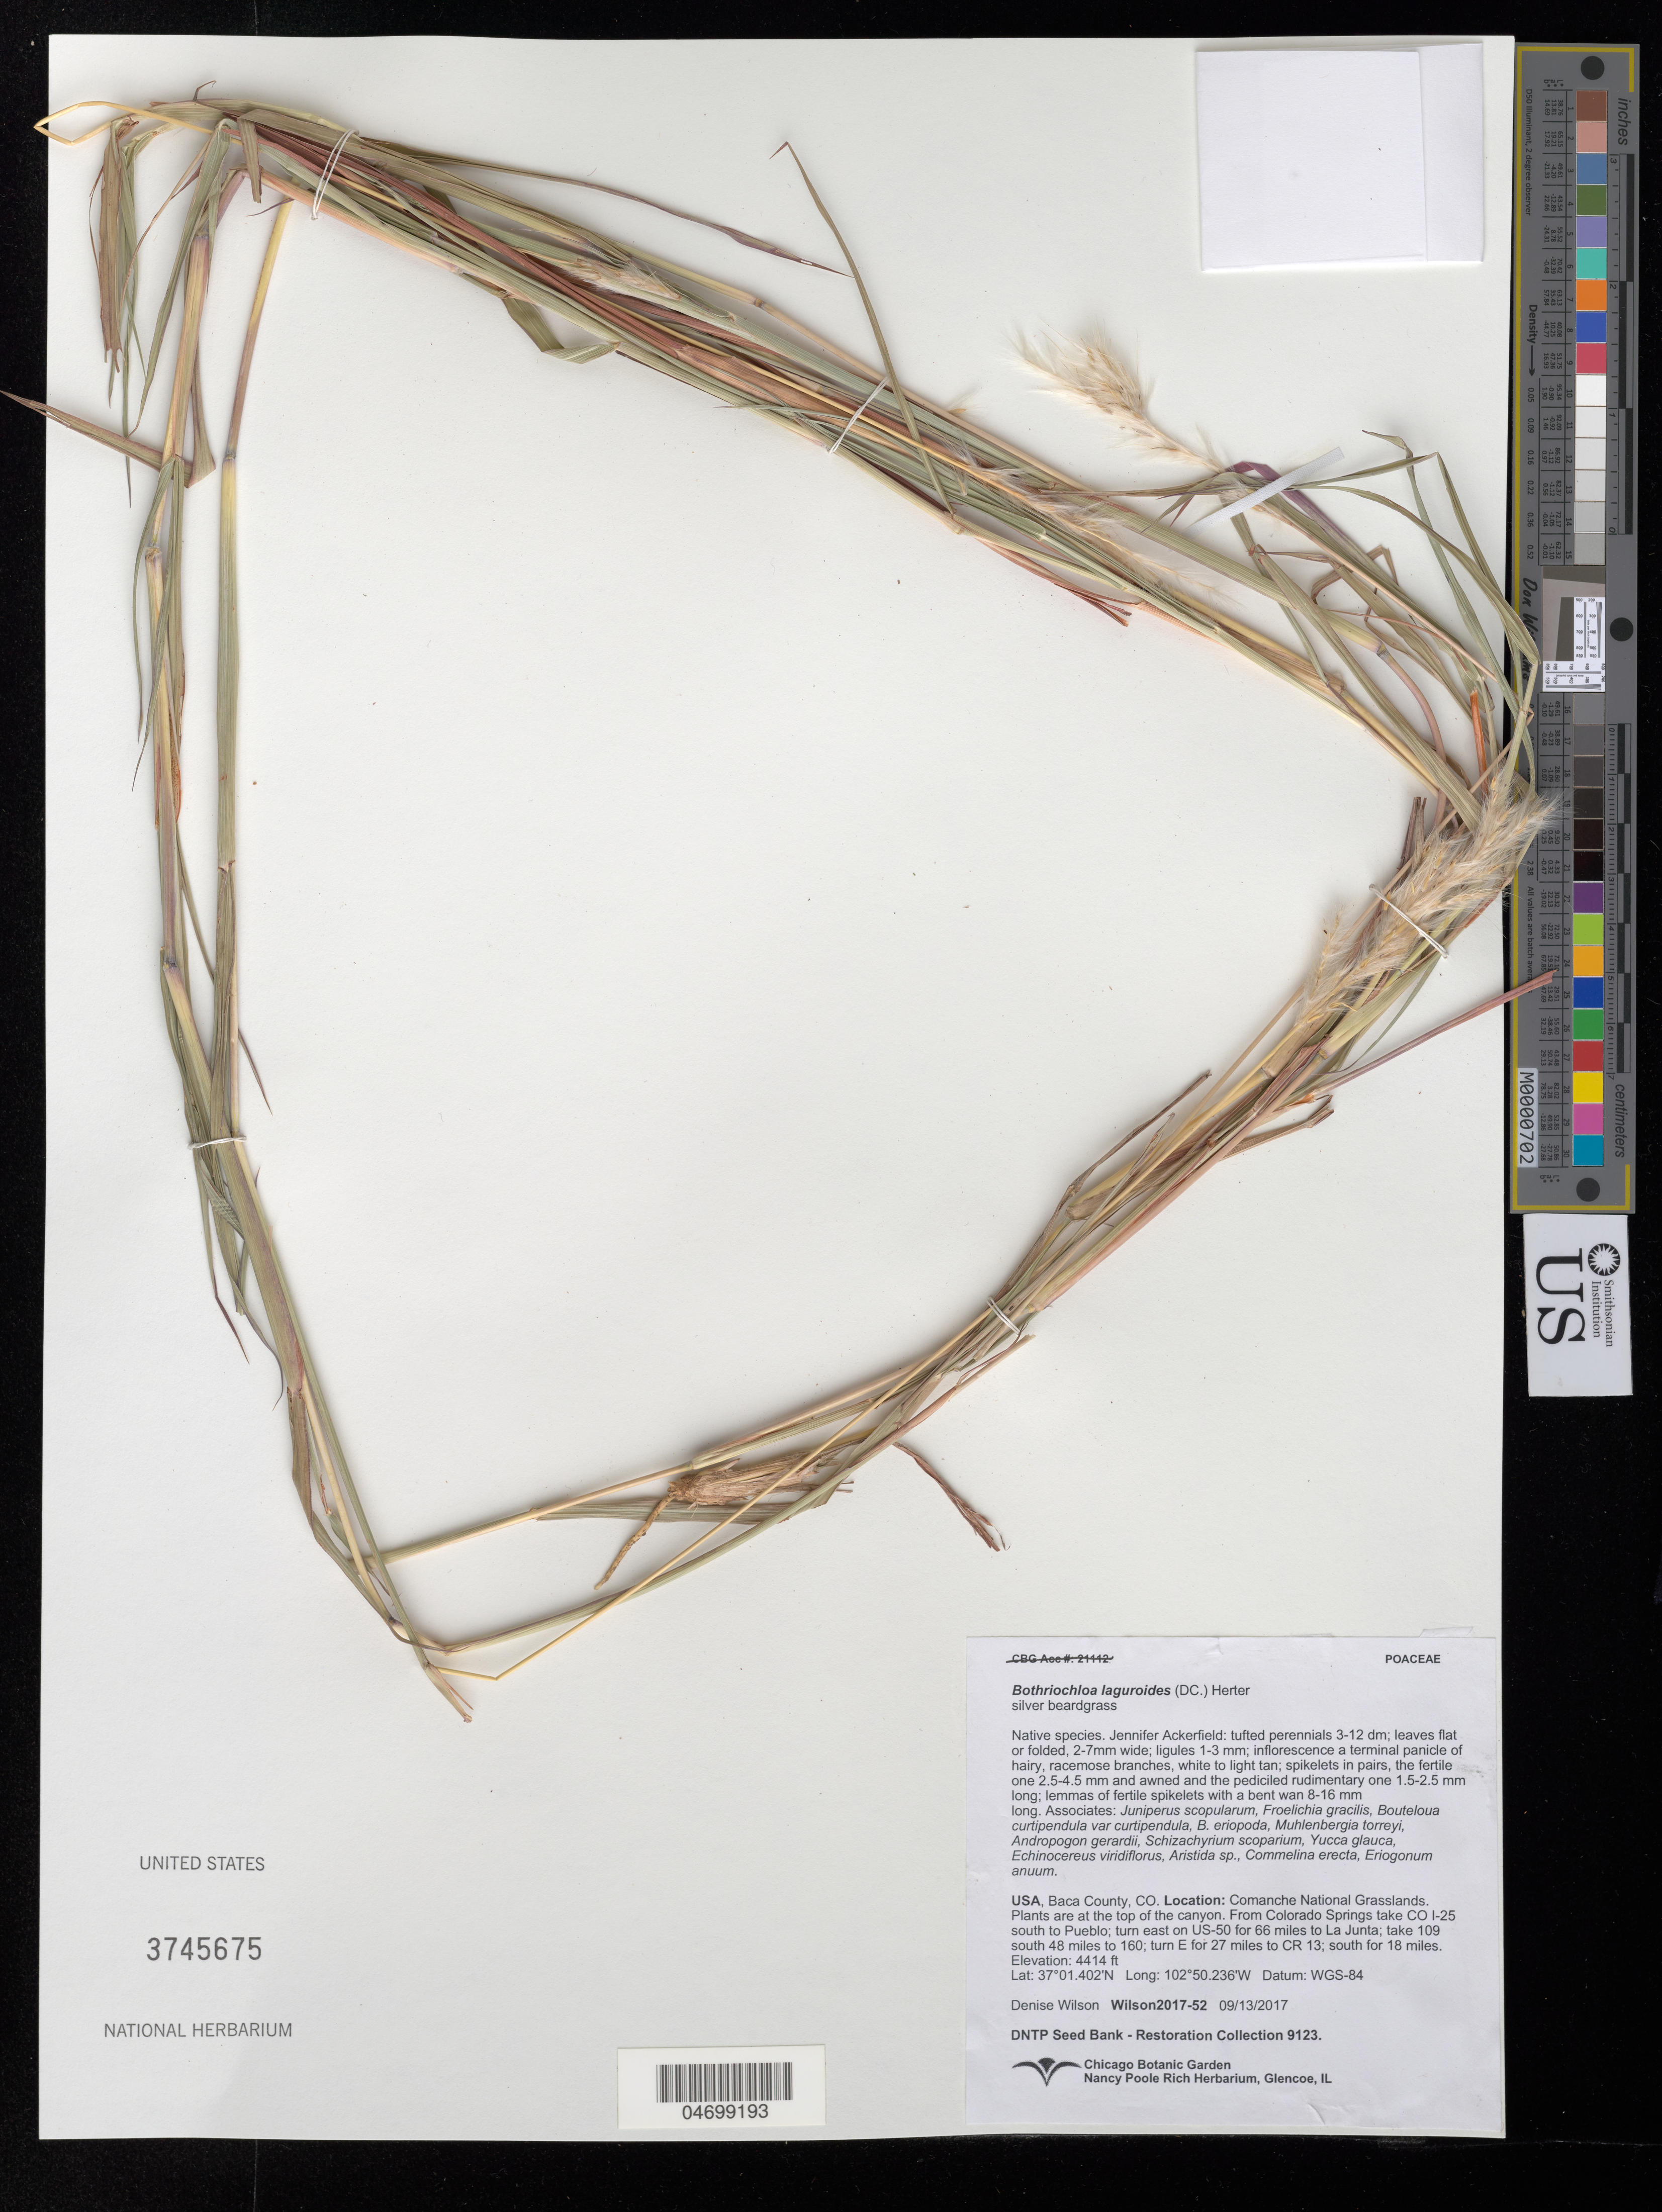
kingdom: Plantae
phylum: Tracheophyta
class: Liliopsida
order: Poales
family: Poaceae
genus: Bothriochloa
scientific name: Bothriochloa laguroides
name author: (DC.) Herter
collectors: D. Wilson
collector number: Wilson2017-52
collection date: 2017-09-13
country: United States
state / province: Colorado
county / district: Baca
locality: Comanche National Grasslands, Plants are at the top of the canyon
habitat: With Aristida sp., Yucca glauca, Eriogonum anuum, etc.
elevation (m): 1345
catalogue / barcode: US 3745675